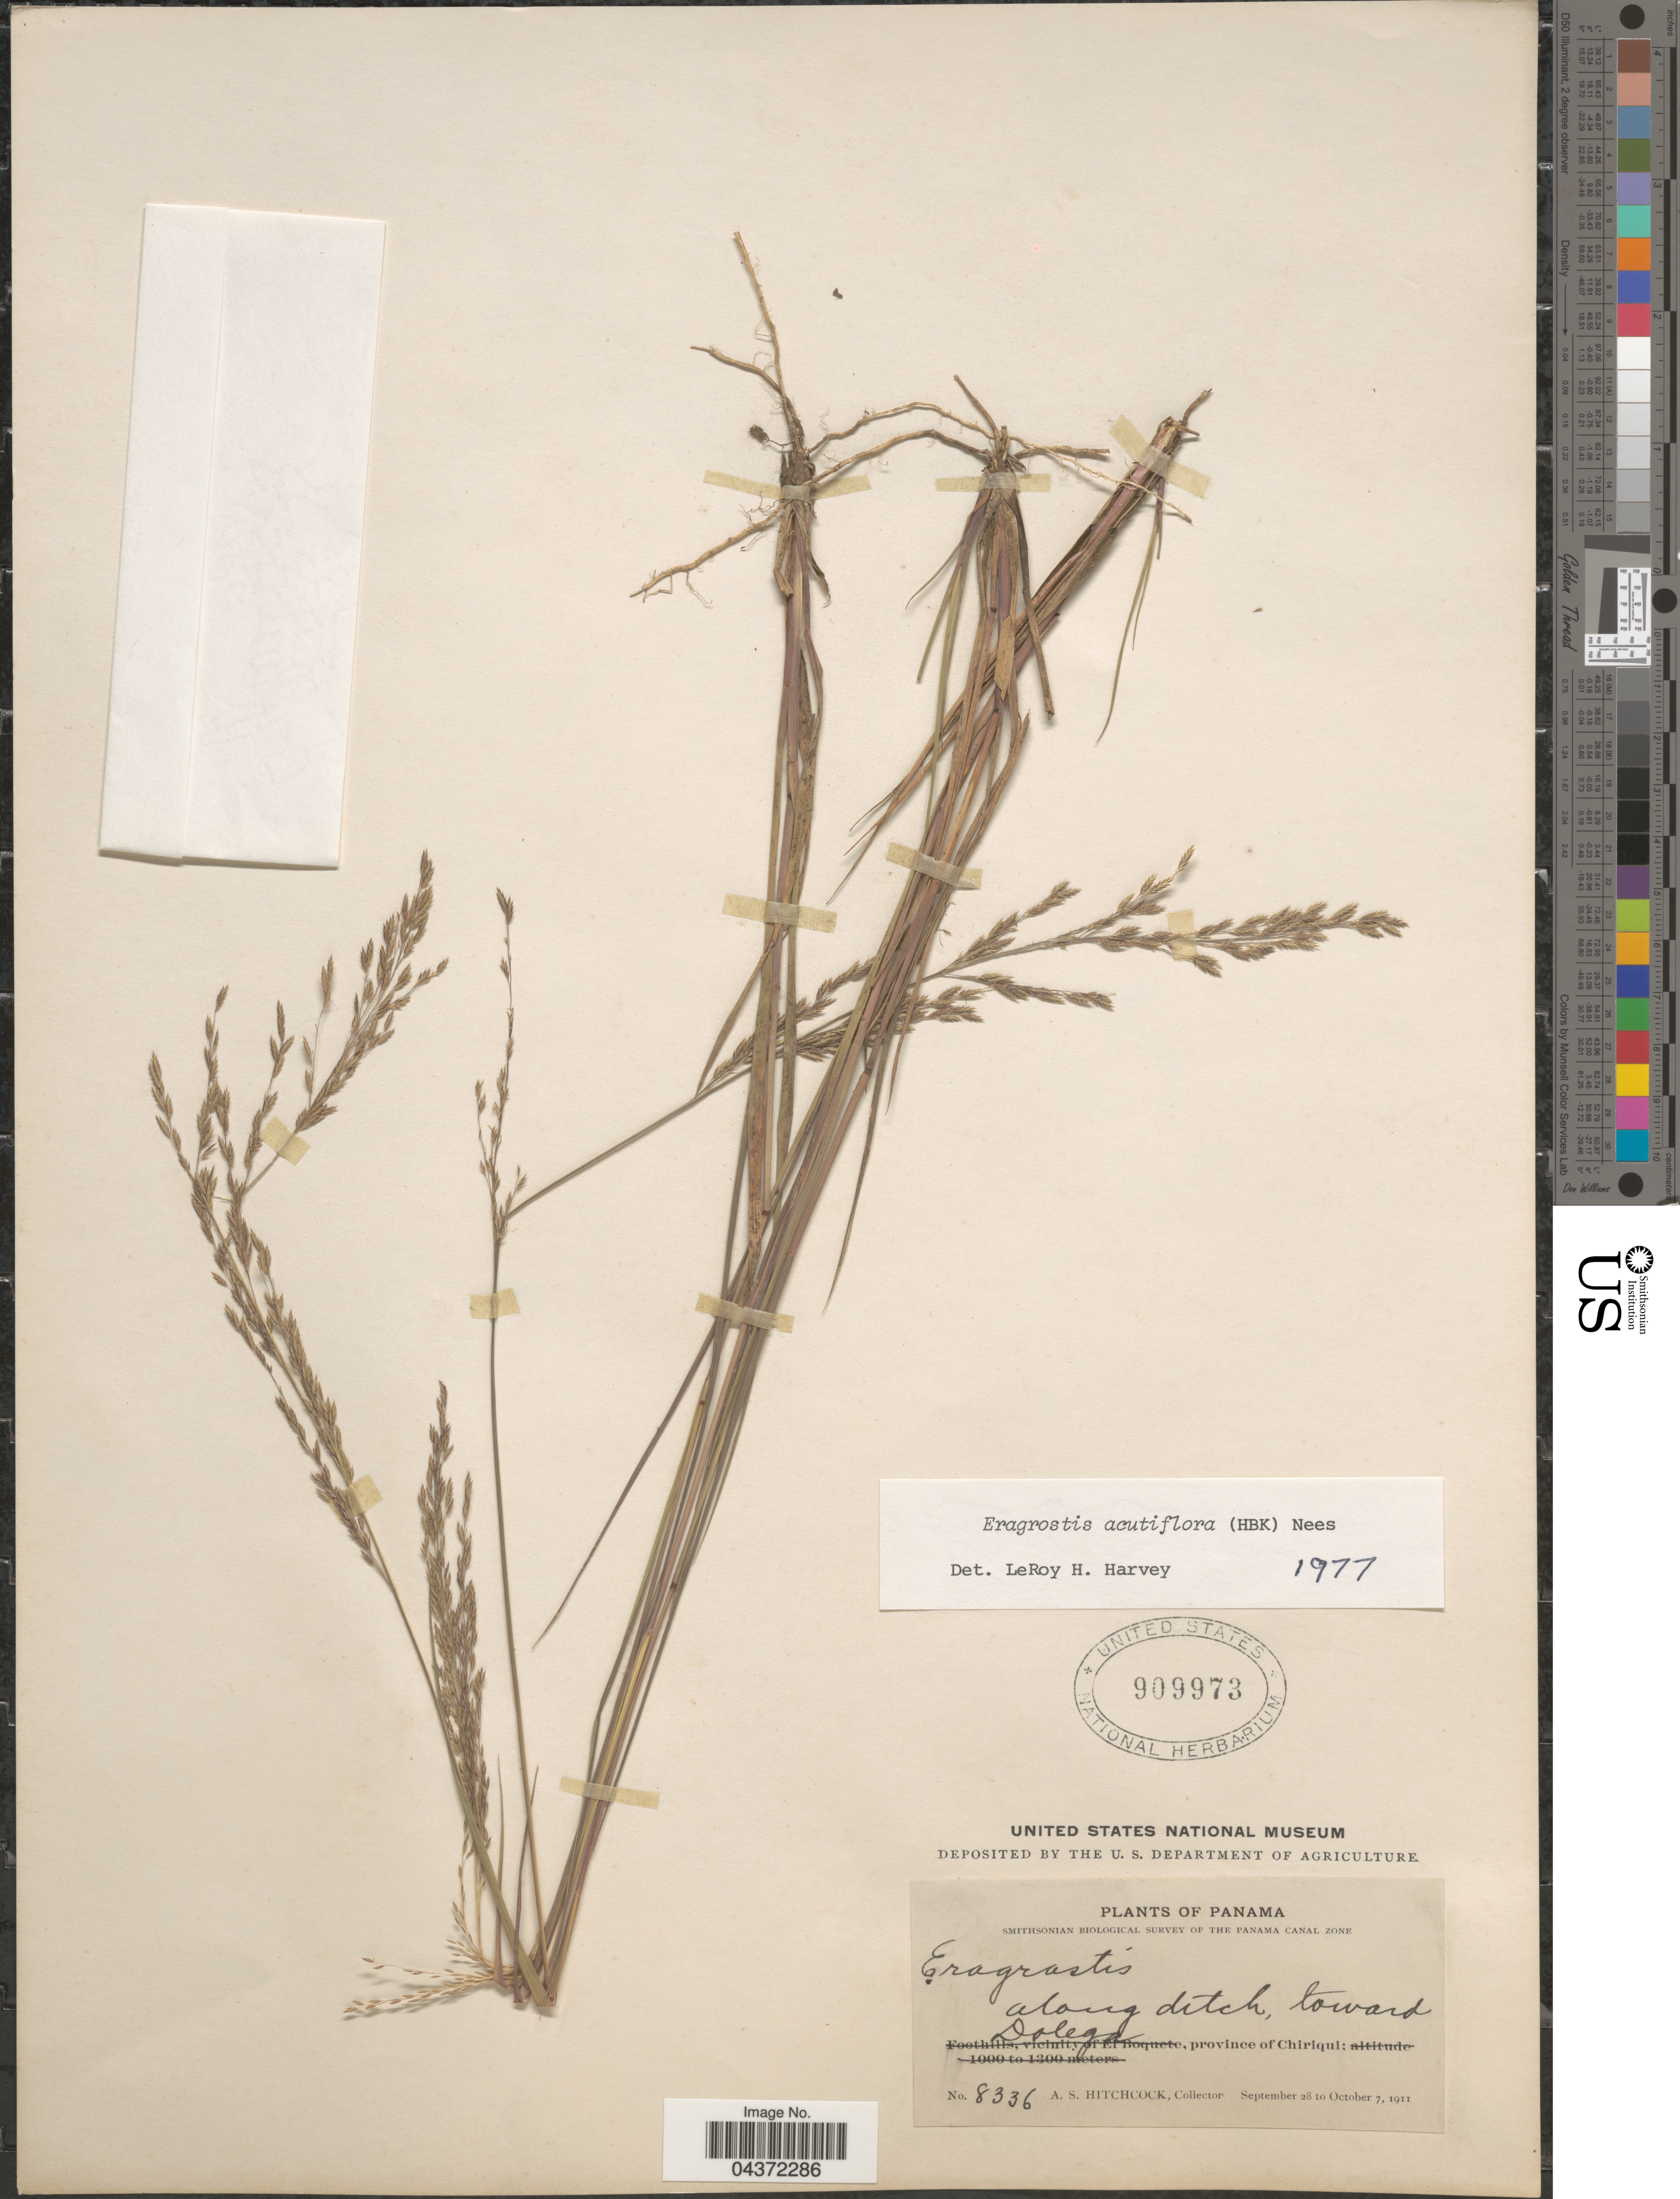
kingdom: Plantae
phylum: Tracheophyta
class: Liliopsida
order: Poales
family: Poaceae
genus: Eragrostis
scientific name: Eragrostis acutiflora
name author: (Kunth) Nees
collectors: A. S. Hitchcock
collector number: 8336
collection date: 1911-09-28/1911-10-07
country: Panama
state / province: Chiriqui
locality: Smithsonian Biological Survey of the Panama Canal Zone. Along ditch, toward Dolega.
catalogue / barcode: US 909973